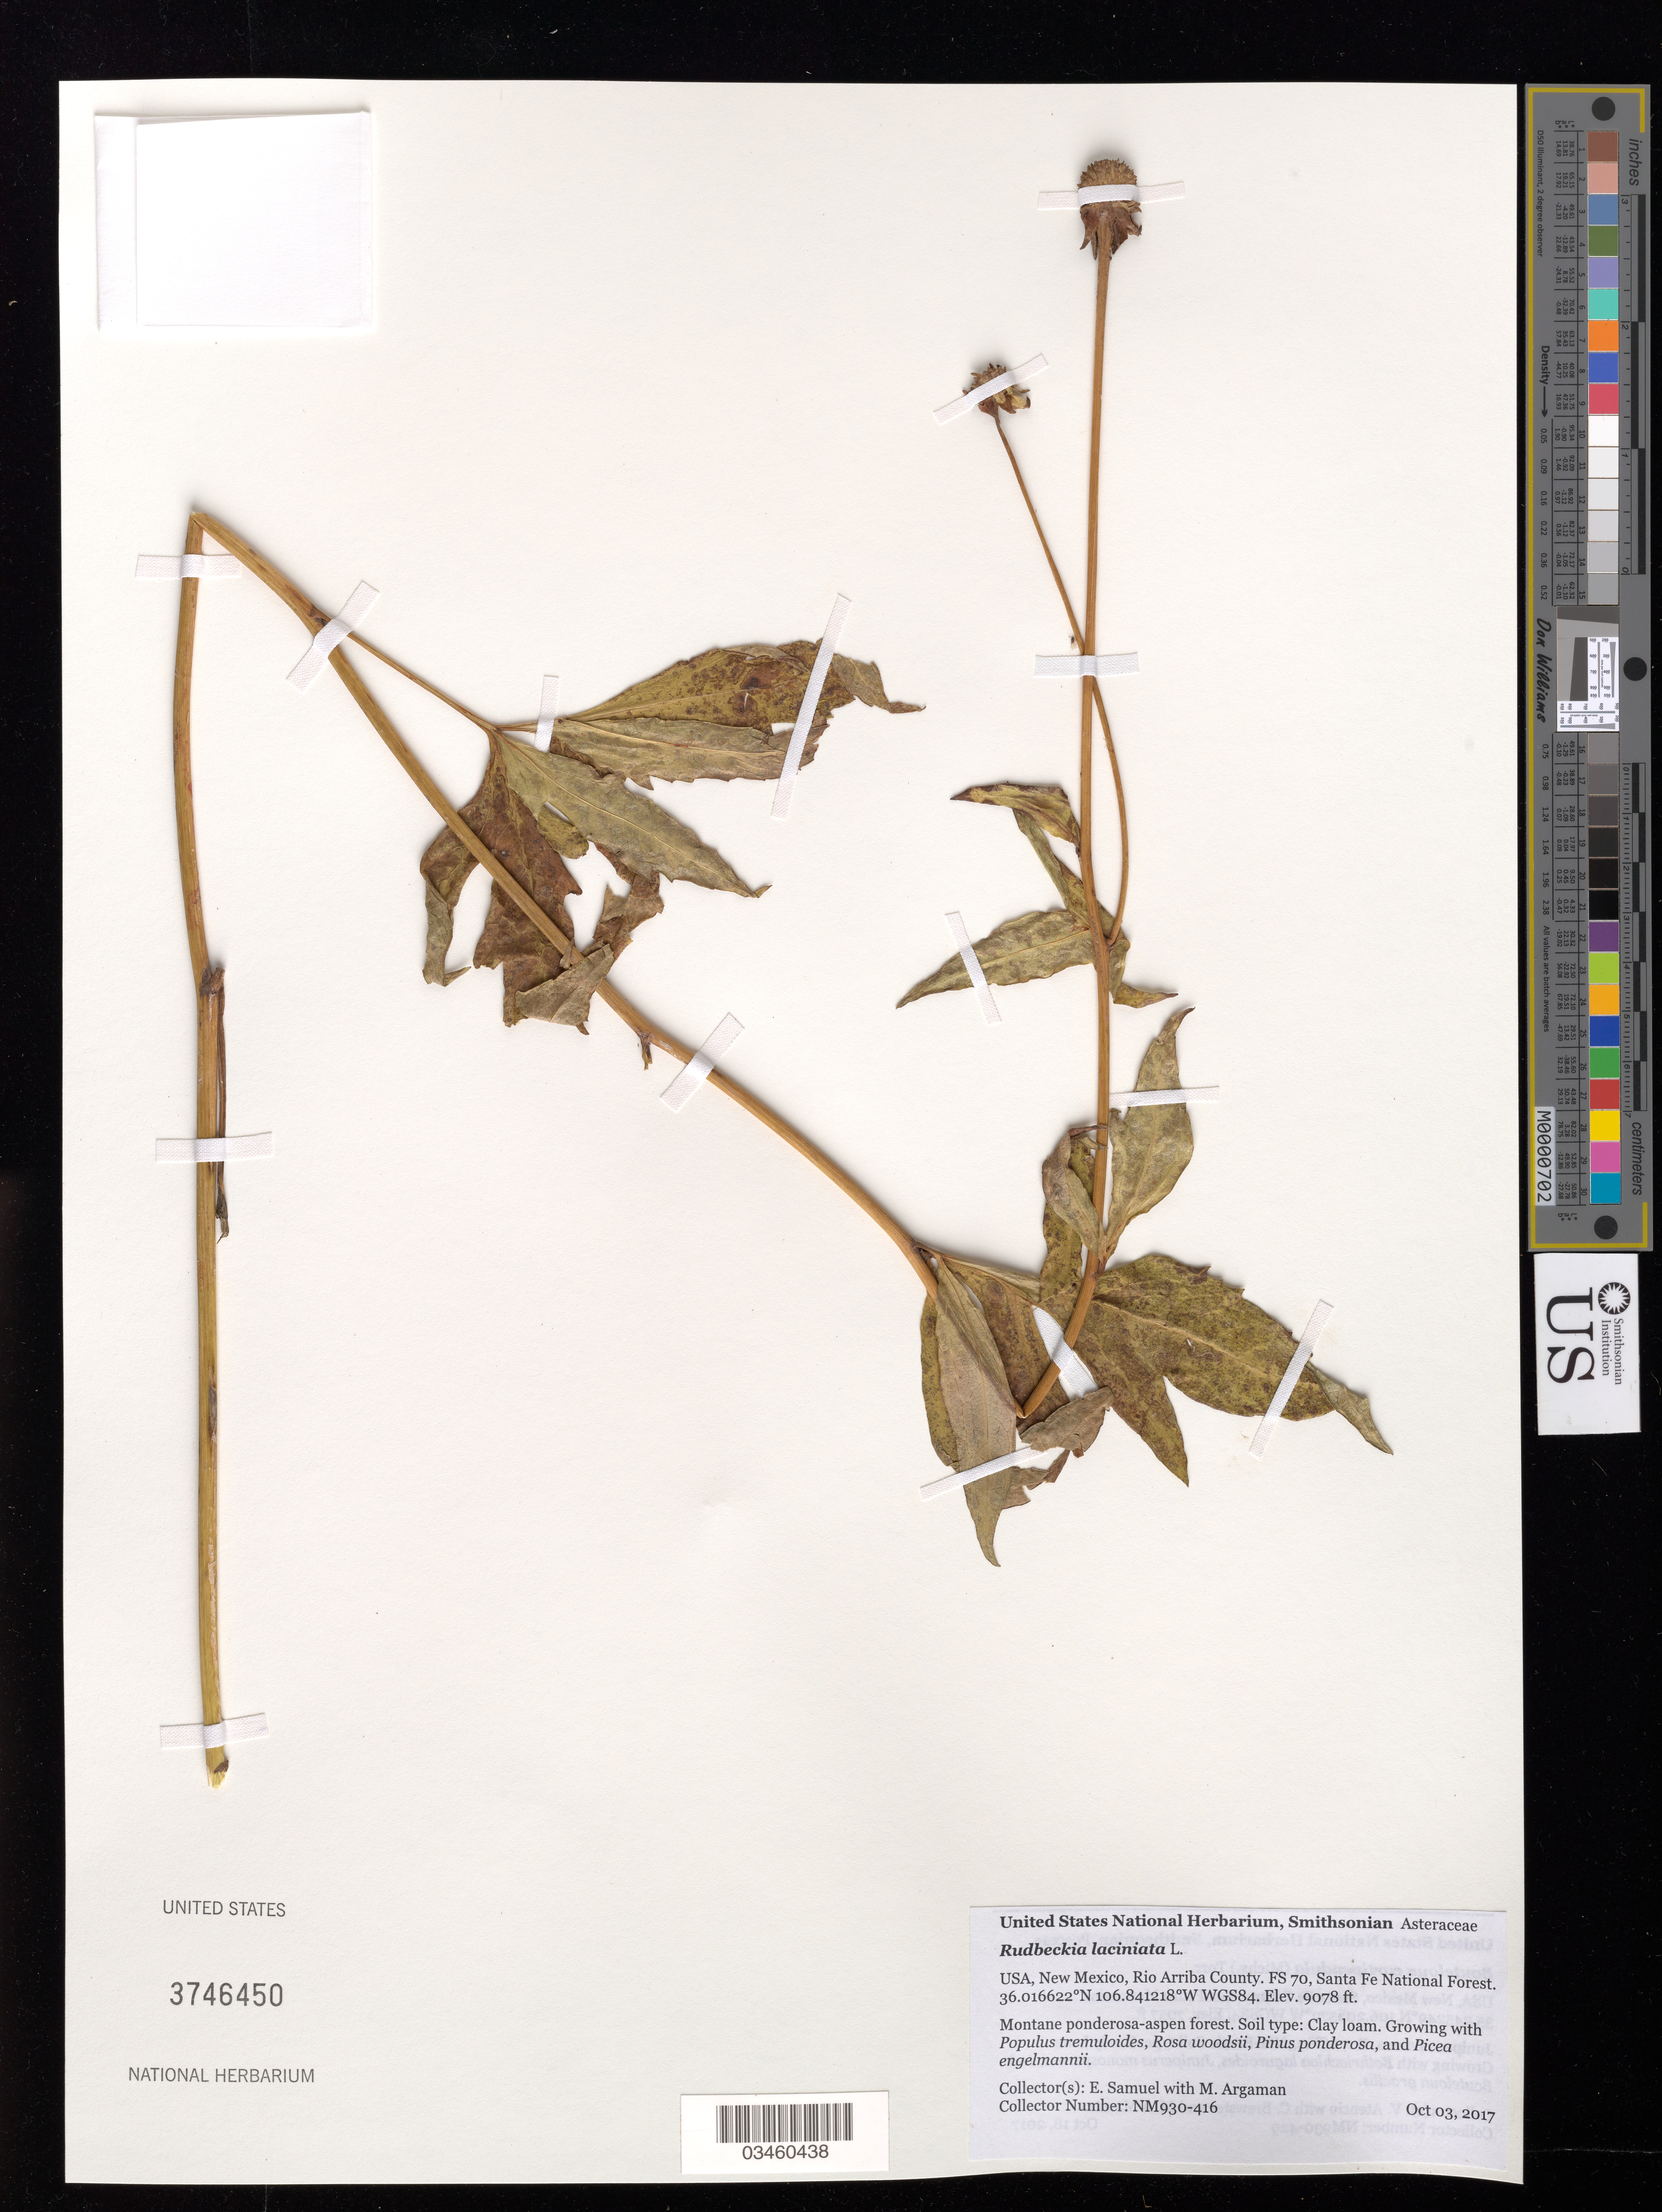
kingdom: Plantae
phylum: Tracheophyta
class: Magnoliopsida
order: Asterales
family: Asteraceae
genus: Rudbeckia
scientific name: Rudbeckia laciniata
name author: L.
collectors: E. Samuel & M. Argaman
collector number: NM930-416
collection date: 2017-10-03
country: United States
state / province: New Mexico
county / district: Rio Arriba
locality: FS Road 70, Santa Fe National Forest.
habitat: Montane ponderosa-aspen forest. Clay loam. With Pinus ponderosa, Rosa woodsii, ect.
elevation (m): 2767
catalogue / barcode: US 3746450